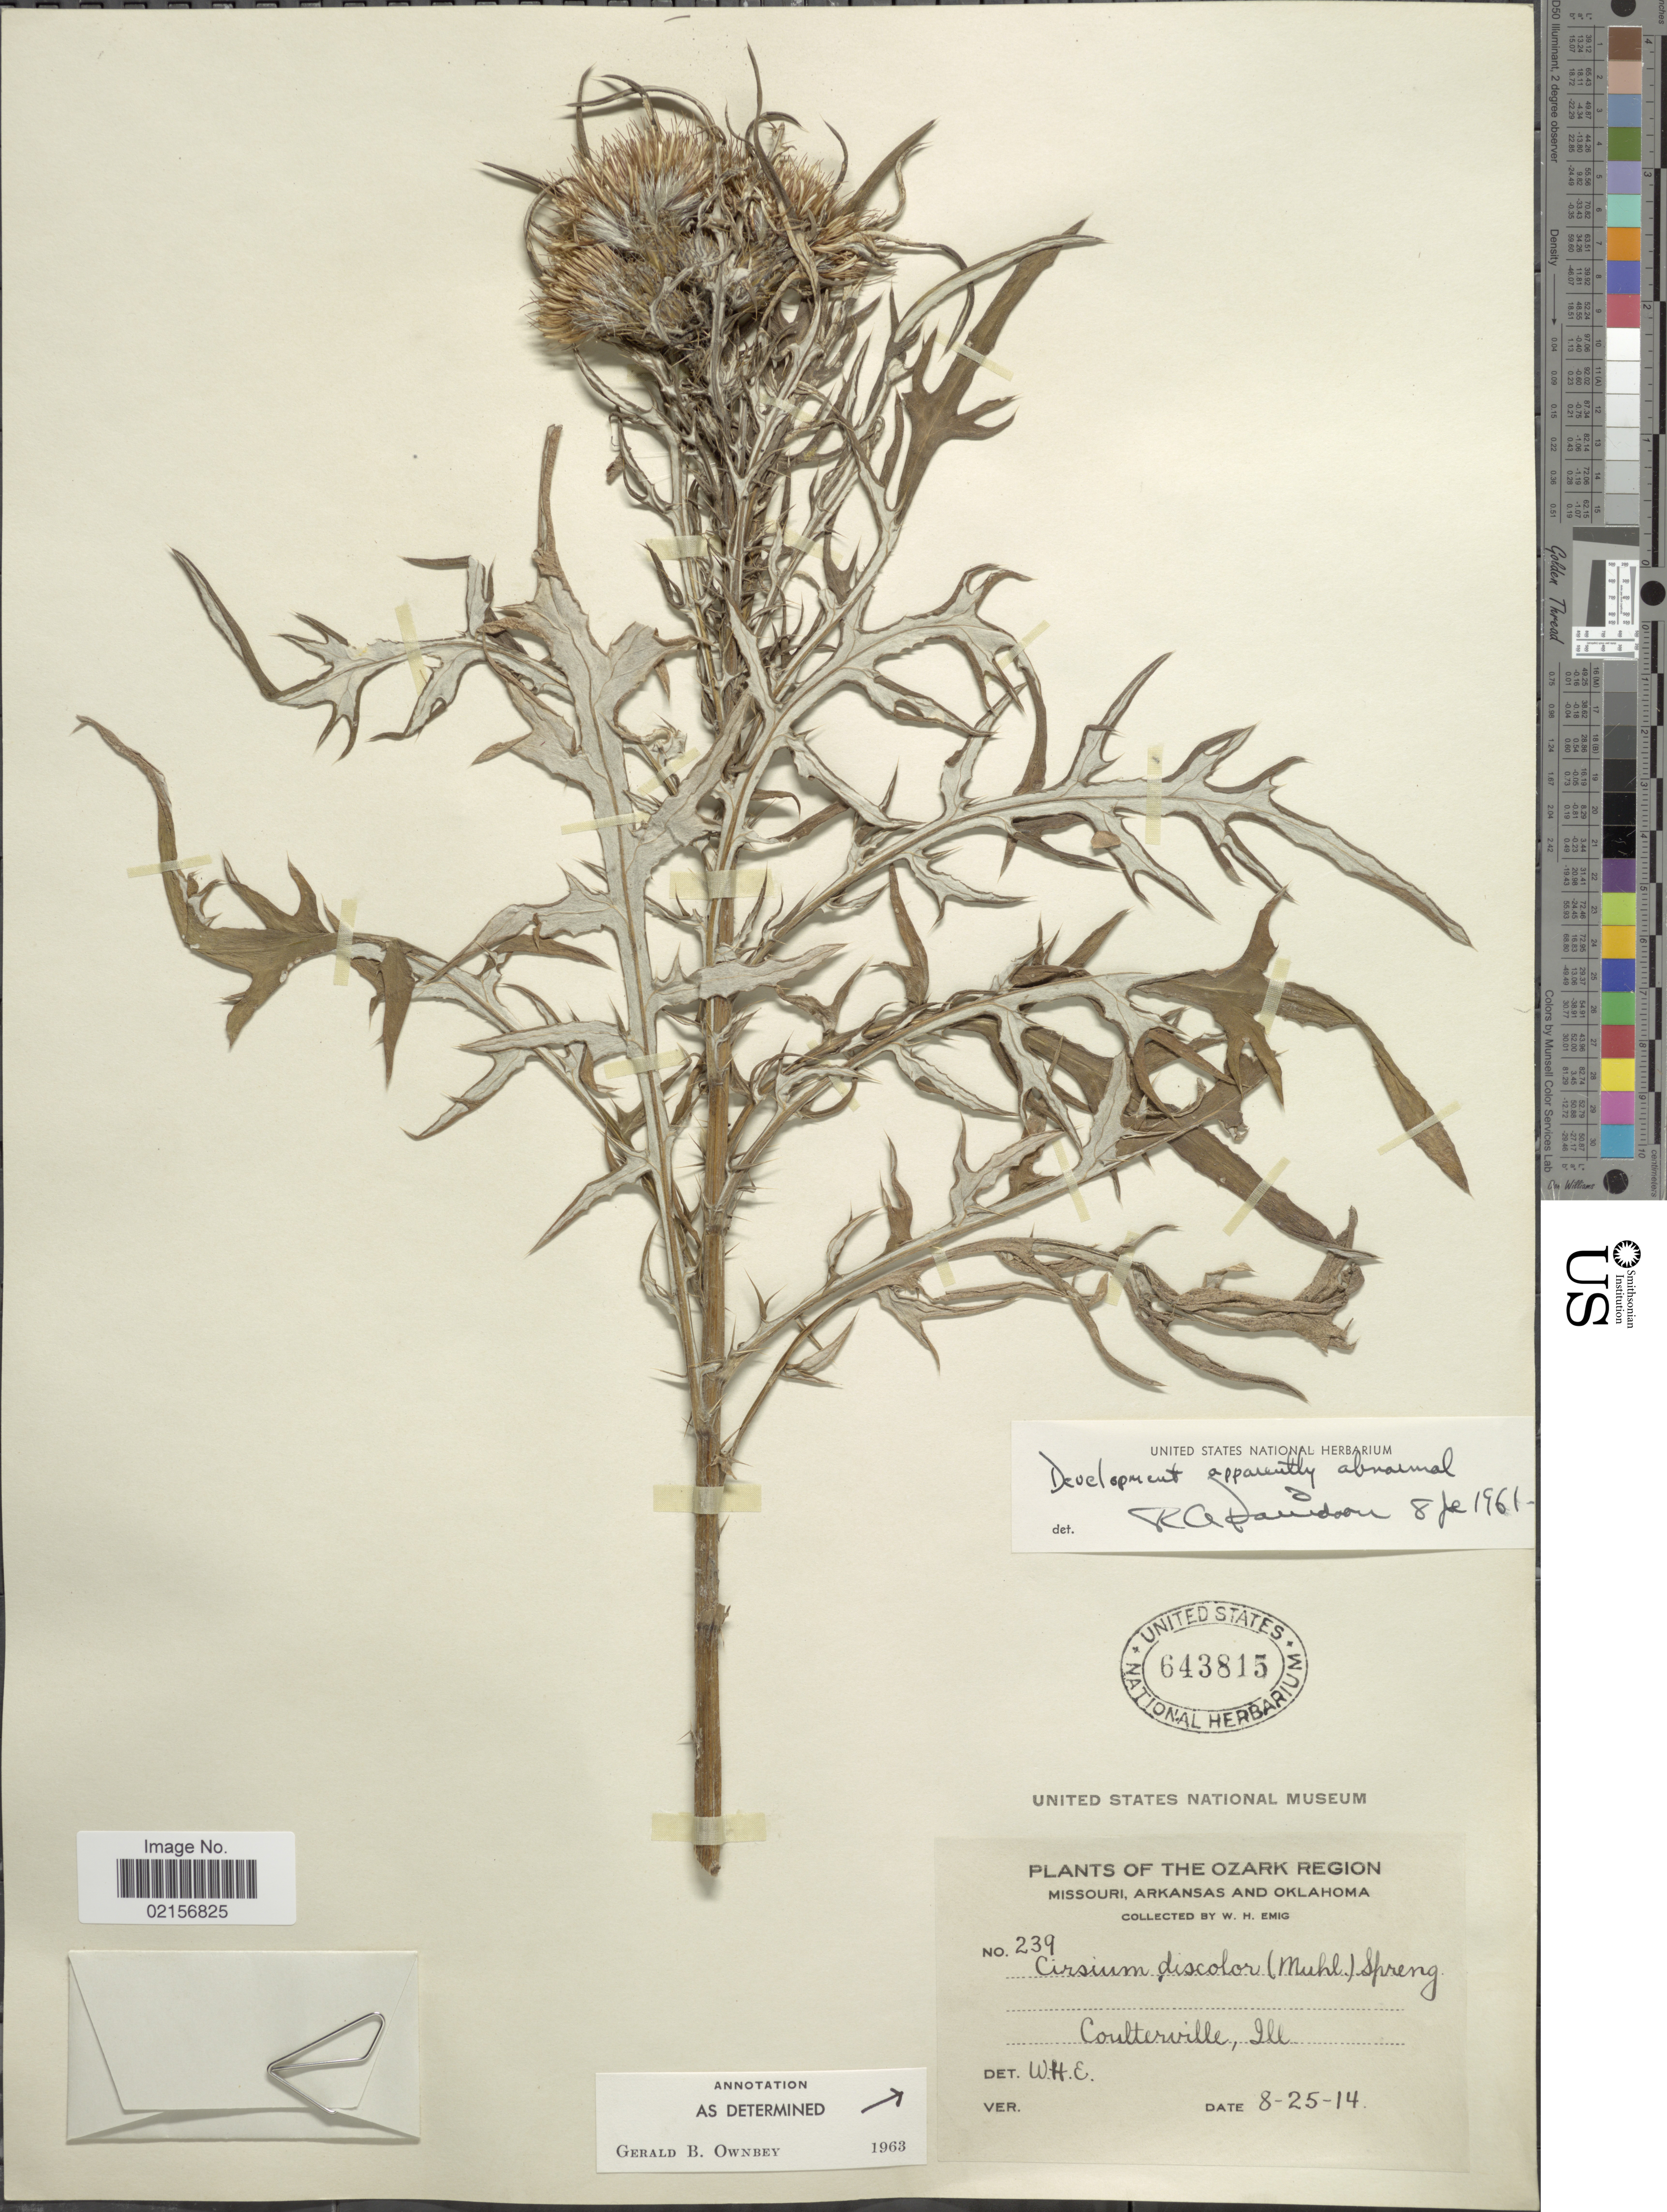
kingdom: Plantae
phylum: Tracheophyta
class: Magnoliopsida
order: Asterales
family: Asteraceae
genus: Cirsium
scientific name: Cirsium discolor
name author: (Muhl. ex Willd.) Spreng.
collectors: W. H. Emig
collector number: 239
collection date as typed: Transcribed d/m/y: 25/8/14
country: United States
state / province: Illinois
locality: Ozark Region, Coulterville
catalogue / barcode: US 643815